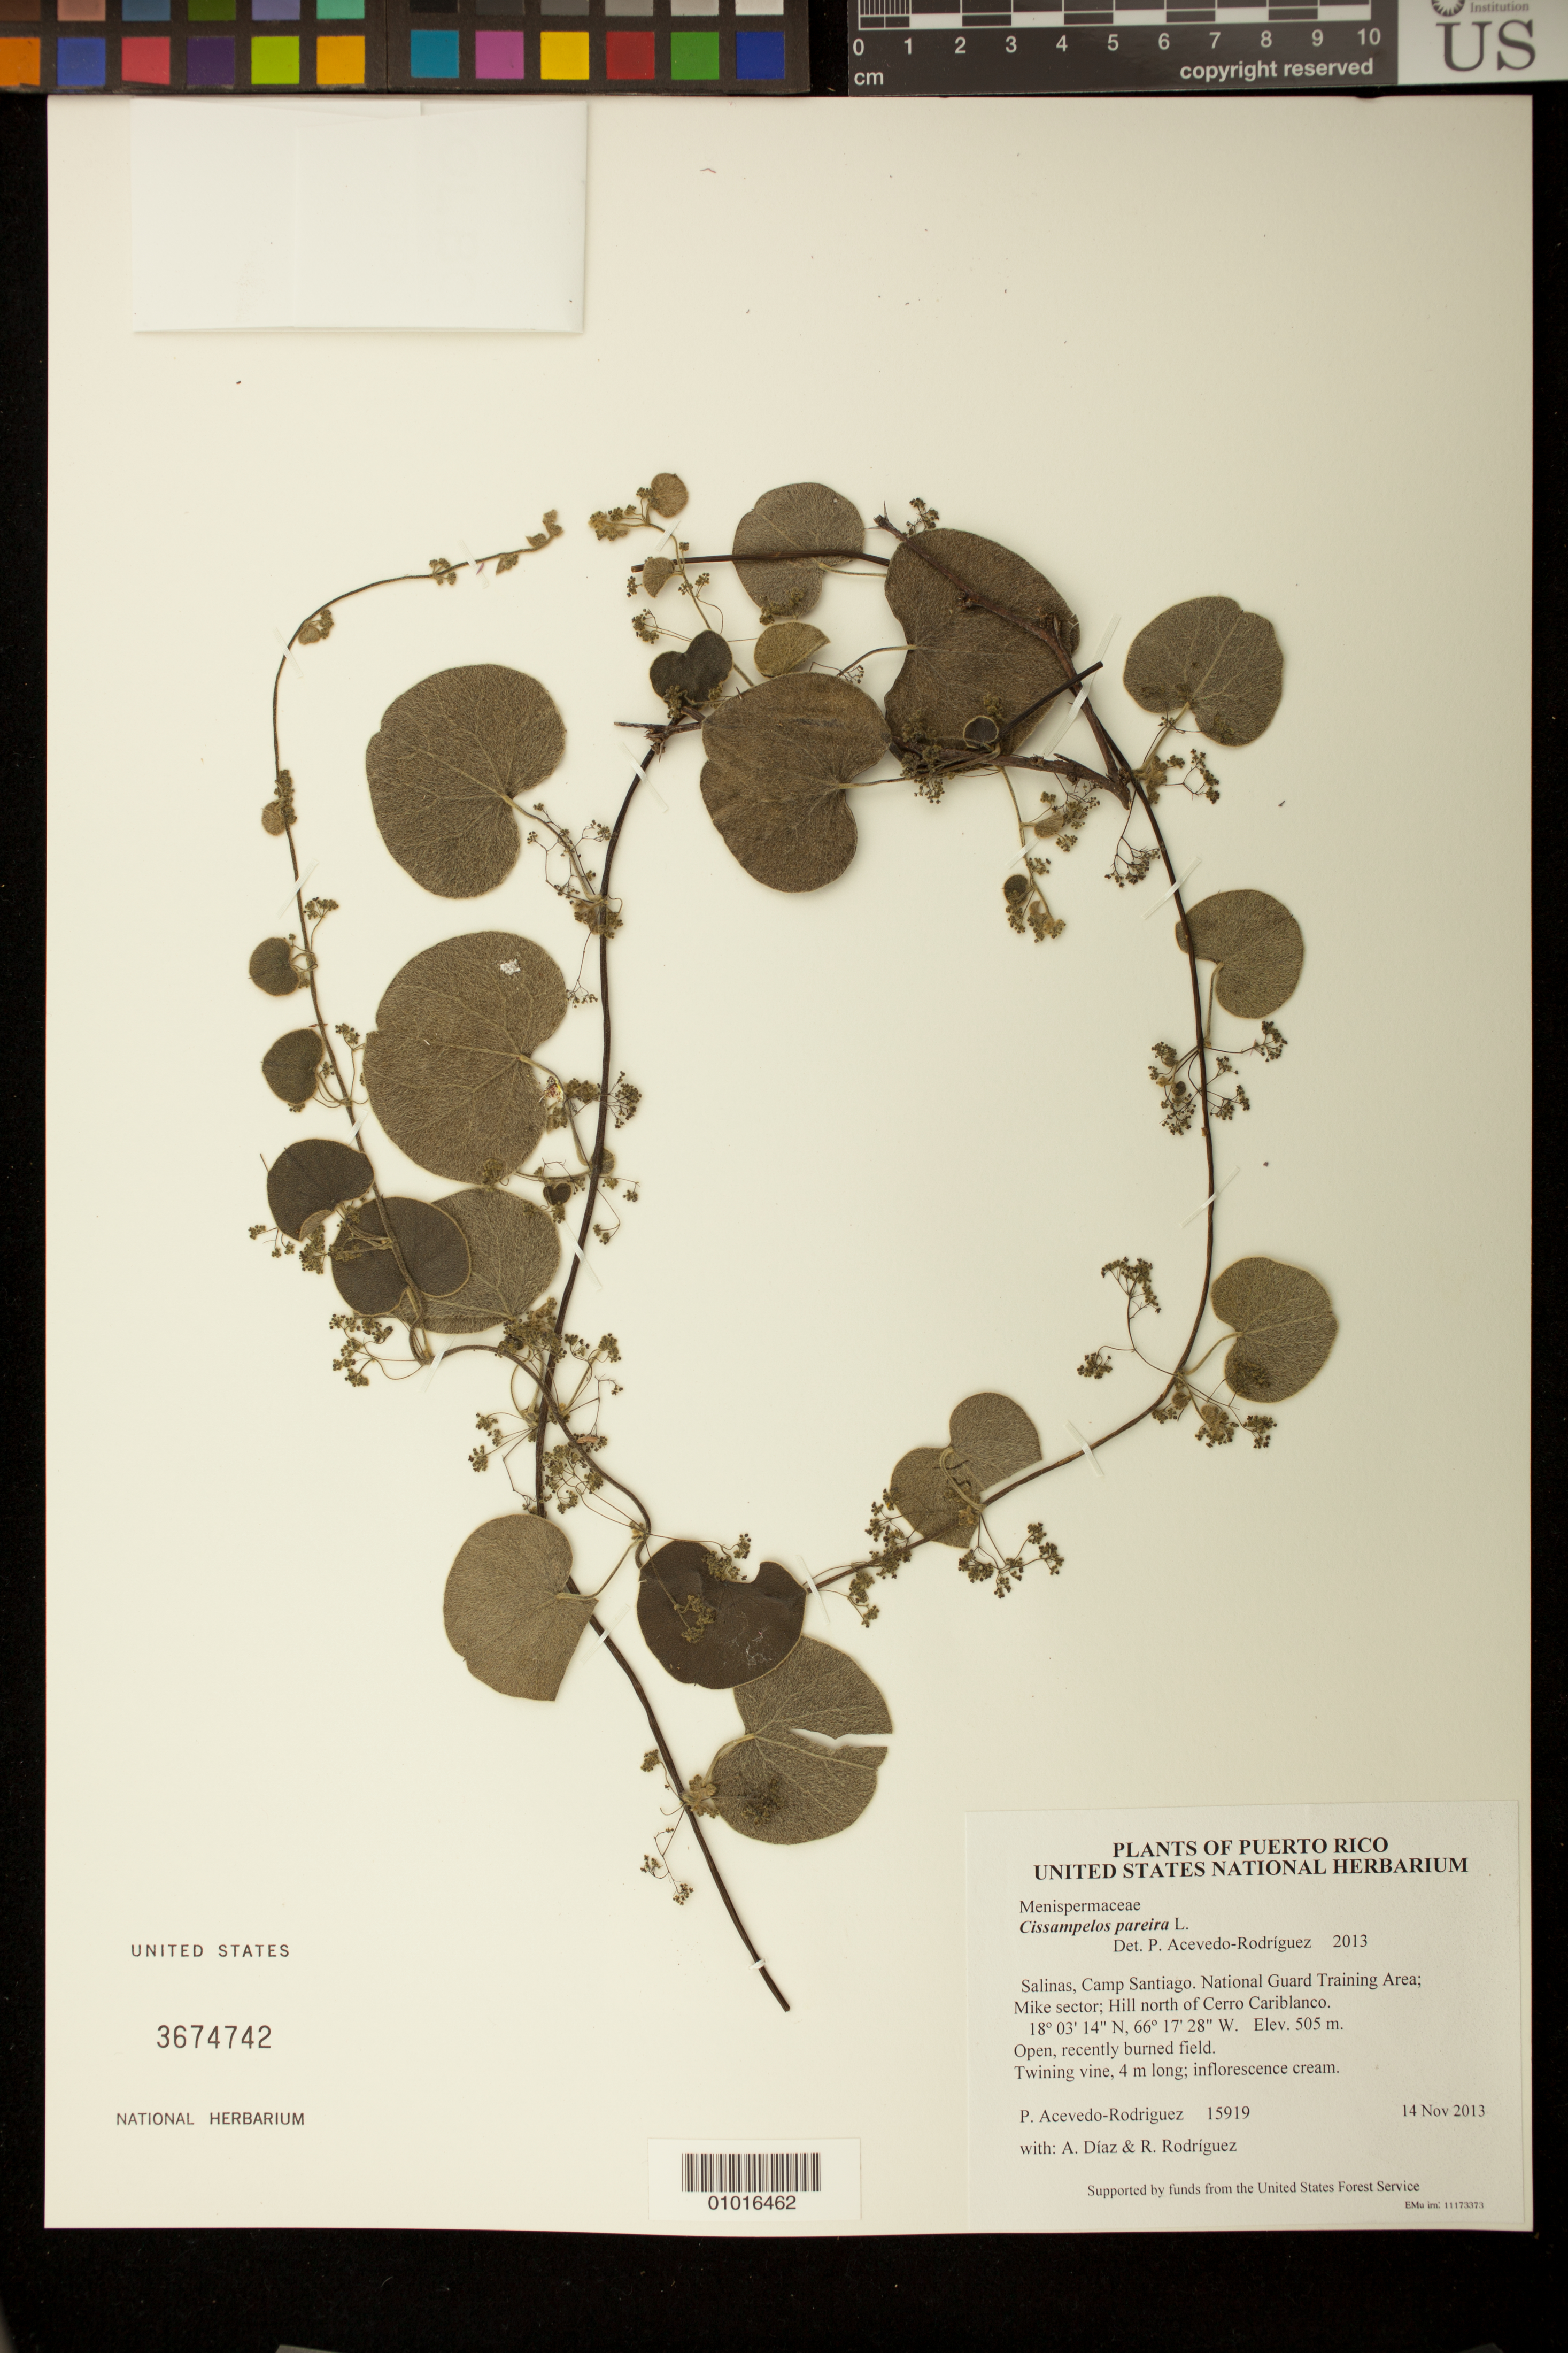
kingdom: Plantae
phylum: Tracheophyta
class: Magnoliopsida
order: Ranunculales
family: Menispermaceae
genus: Cissampelos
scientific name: Cissampelos pareira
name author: L.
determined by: Acevedo-Rodríguez, P., (BOT), Smithsonian Institution - National Museum of Natural History (UNITED STATES)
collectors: P. Acevedo-Rodr., A. Díaz & R. Rodríguez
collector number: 15919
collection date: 2013-11-14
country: Puerto Rico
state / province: Salinas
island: Puerto Rico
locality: Camp Santiago. National Guard Training Area; Mike sector; Hill north of Cerro Cariblanco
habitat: Open, recently burned field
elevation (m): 505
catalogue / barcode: US 3674742